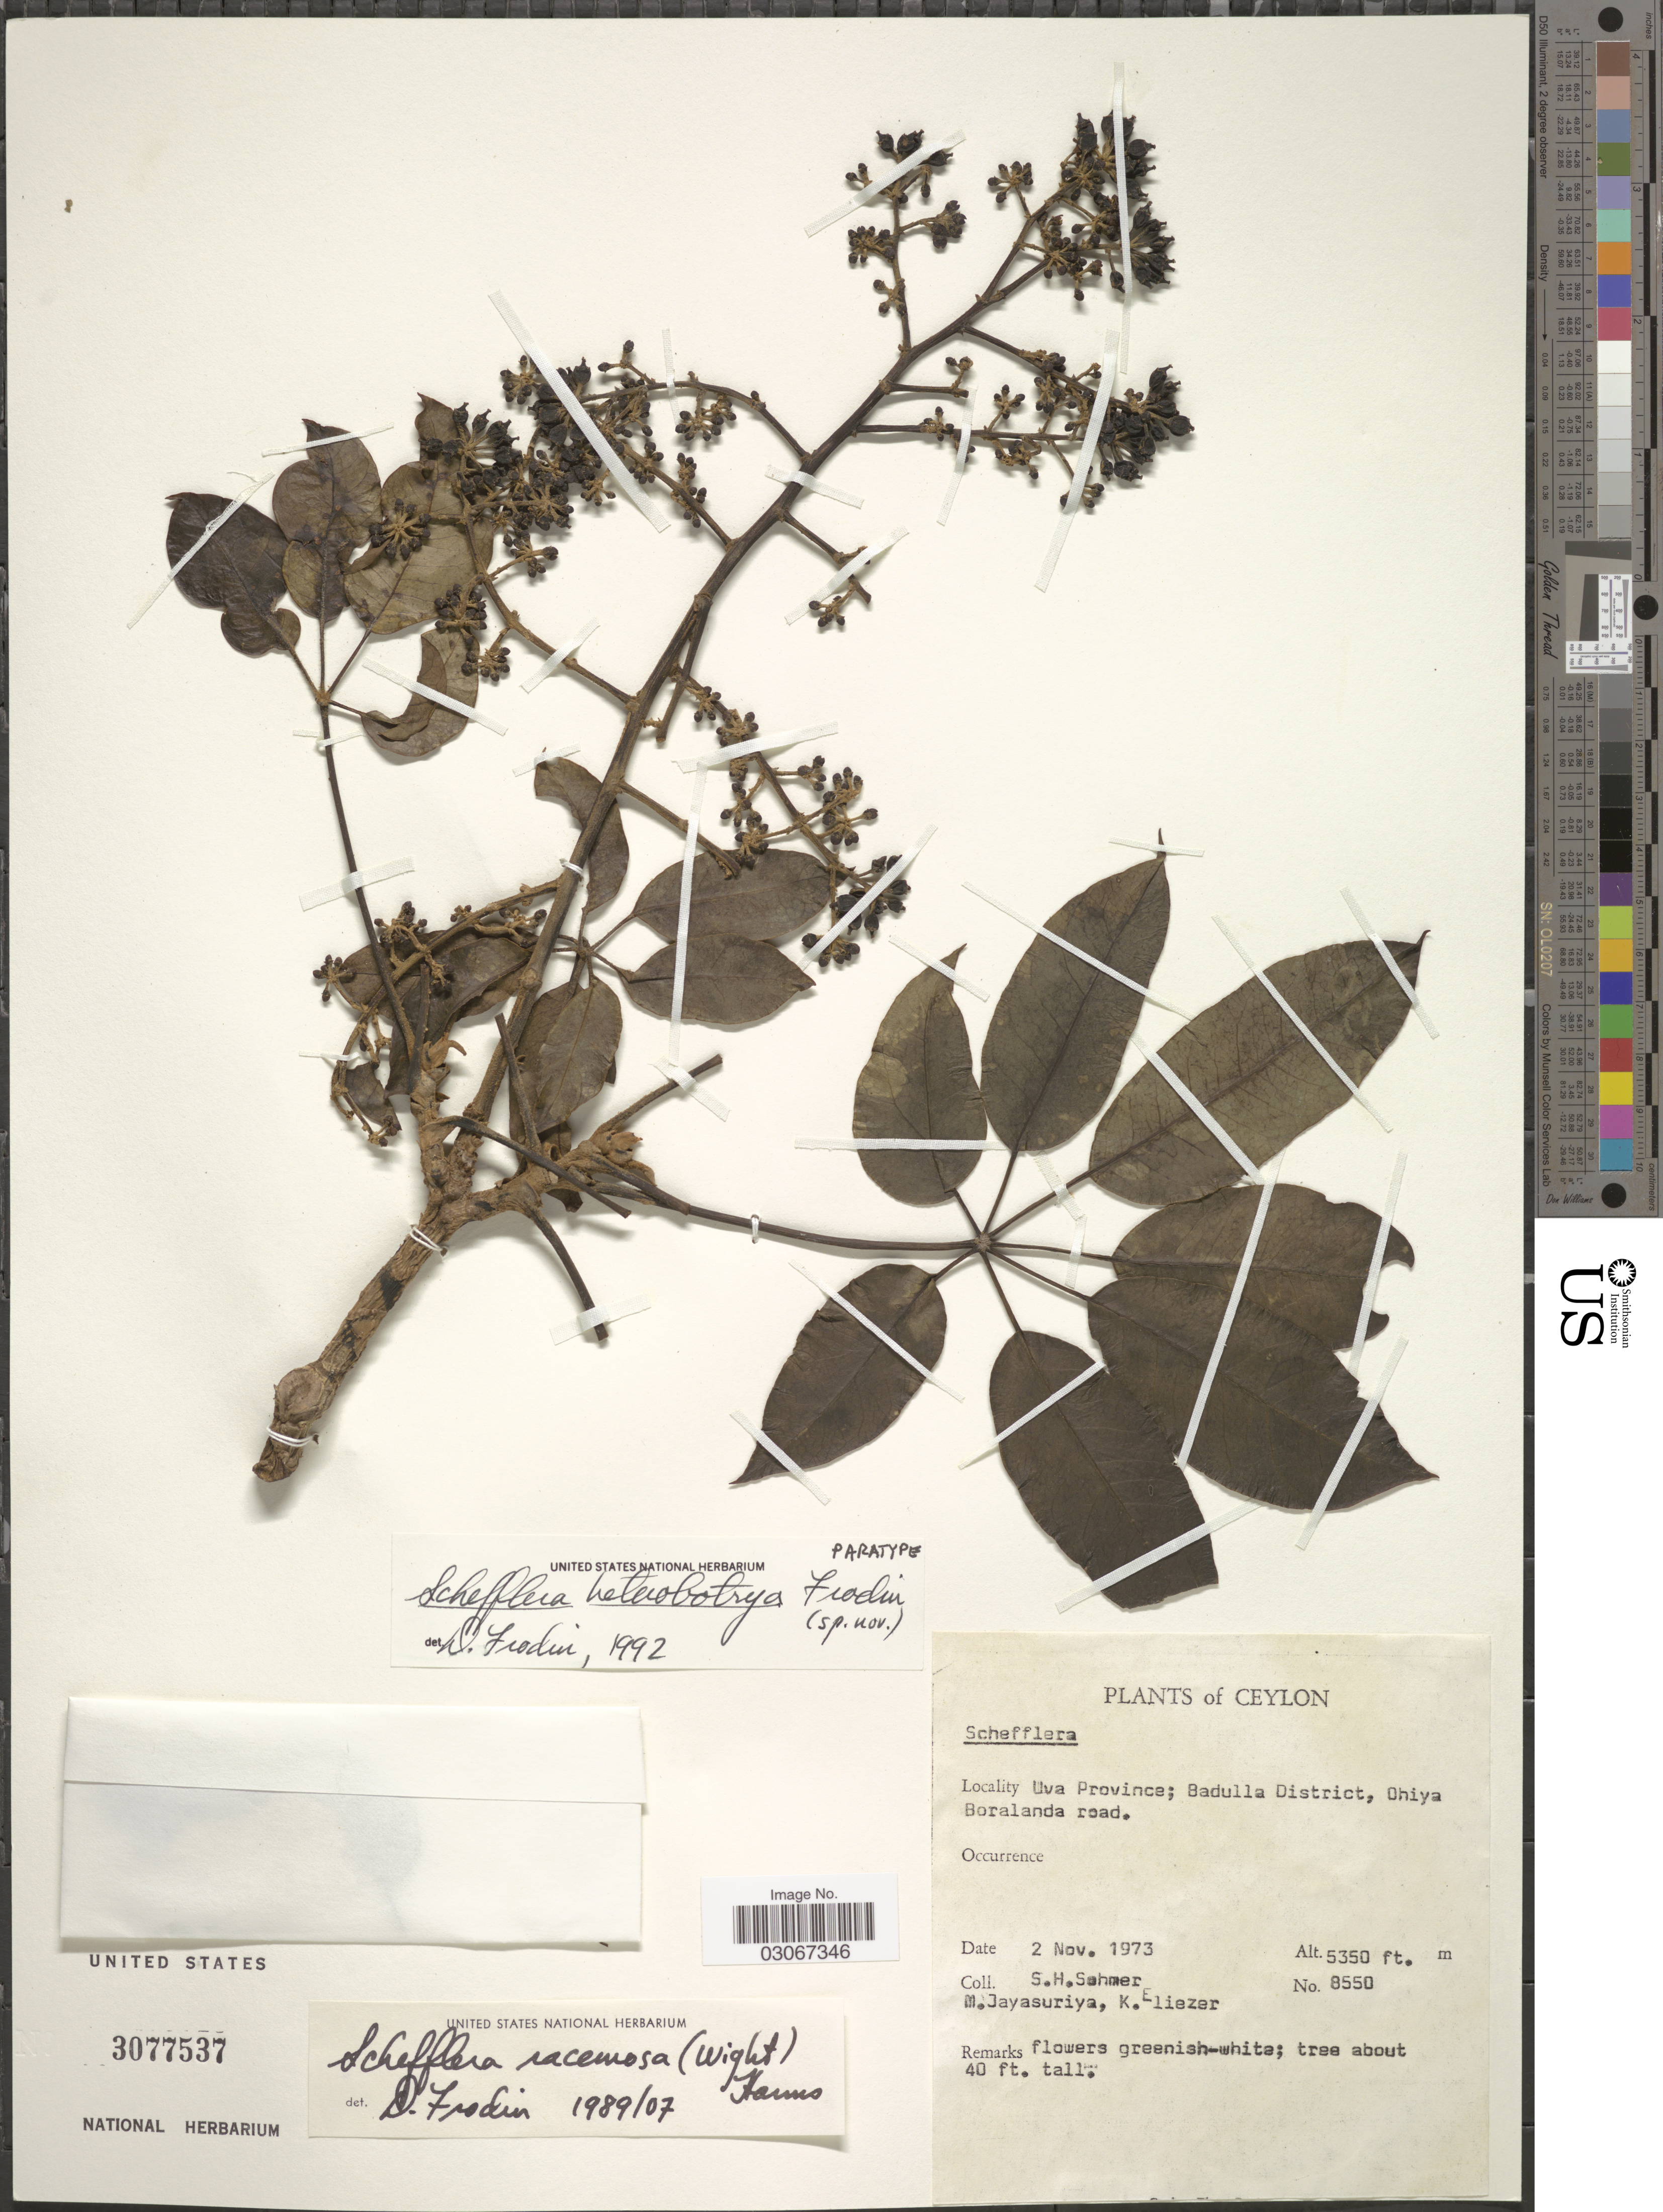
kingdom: Plantae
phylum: Tracheophyta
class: Magnoliopsida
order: Apiales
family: Araliaceae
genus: Schefflera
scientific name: Schefflera heterobotrya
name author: Frodin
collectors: S. H. Sohmer, M. Jayasuriya & K. Eliezer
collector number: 8550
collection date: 1973-11-02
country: Sri Lanka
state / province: Uva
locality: Ceylon, Uva Province; Badulla District, Ohiya Boralanda road.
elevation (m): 1631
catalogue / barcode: US 3077537